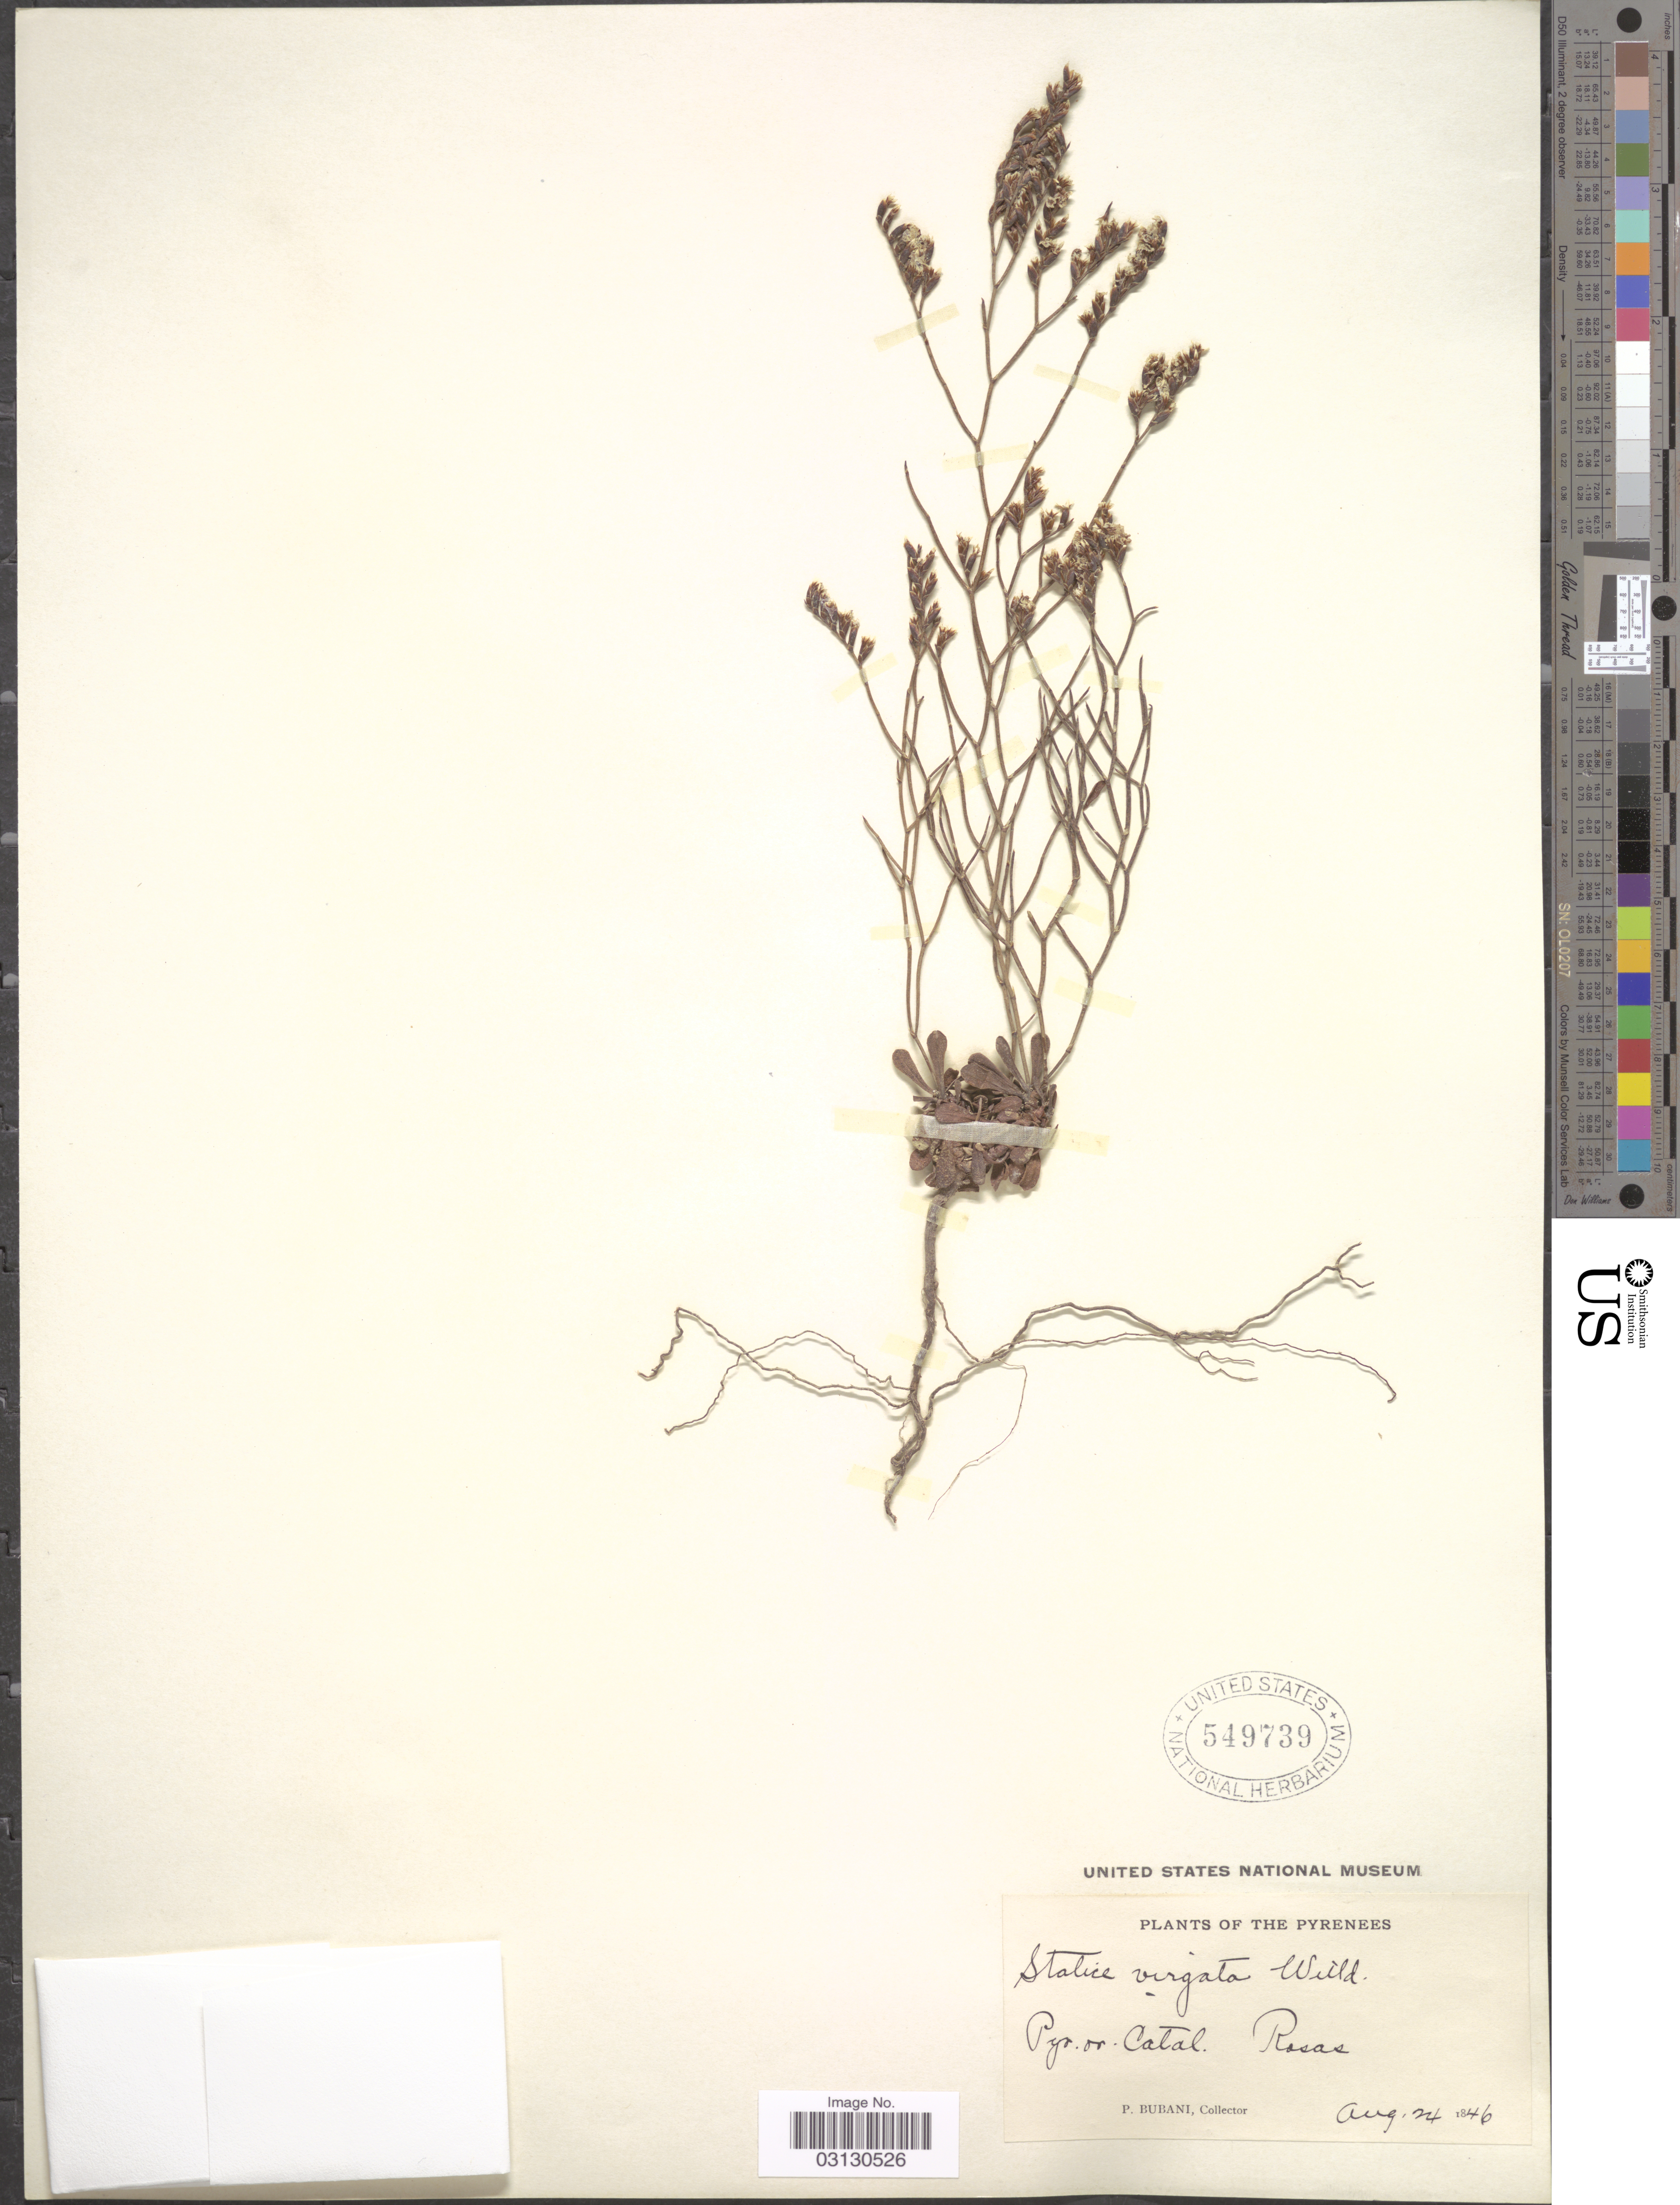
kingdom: Plantae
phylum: Tracheophyta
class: Magnoliopsida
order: Caryophyllales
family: Plumbaginaceae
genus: Limonium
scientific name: Limonium virgatum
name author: (Willd.) Fourr.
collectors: P. Bubani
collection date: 1846-08-24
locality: Pyrenees. Pyr. or. Catal.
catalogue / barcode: US 549739